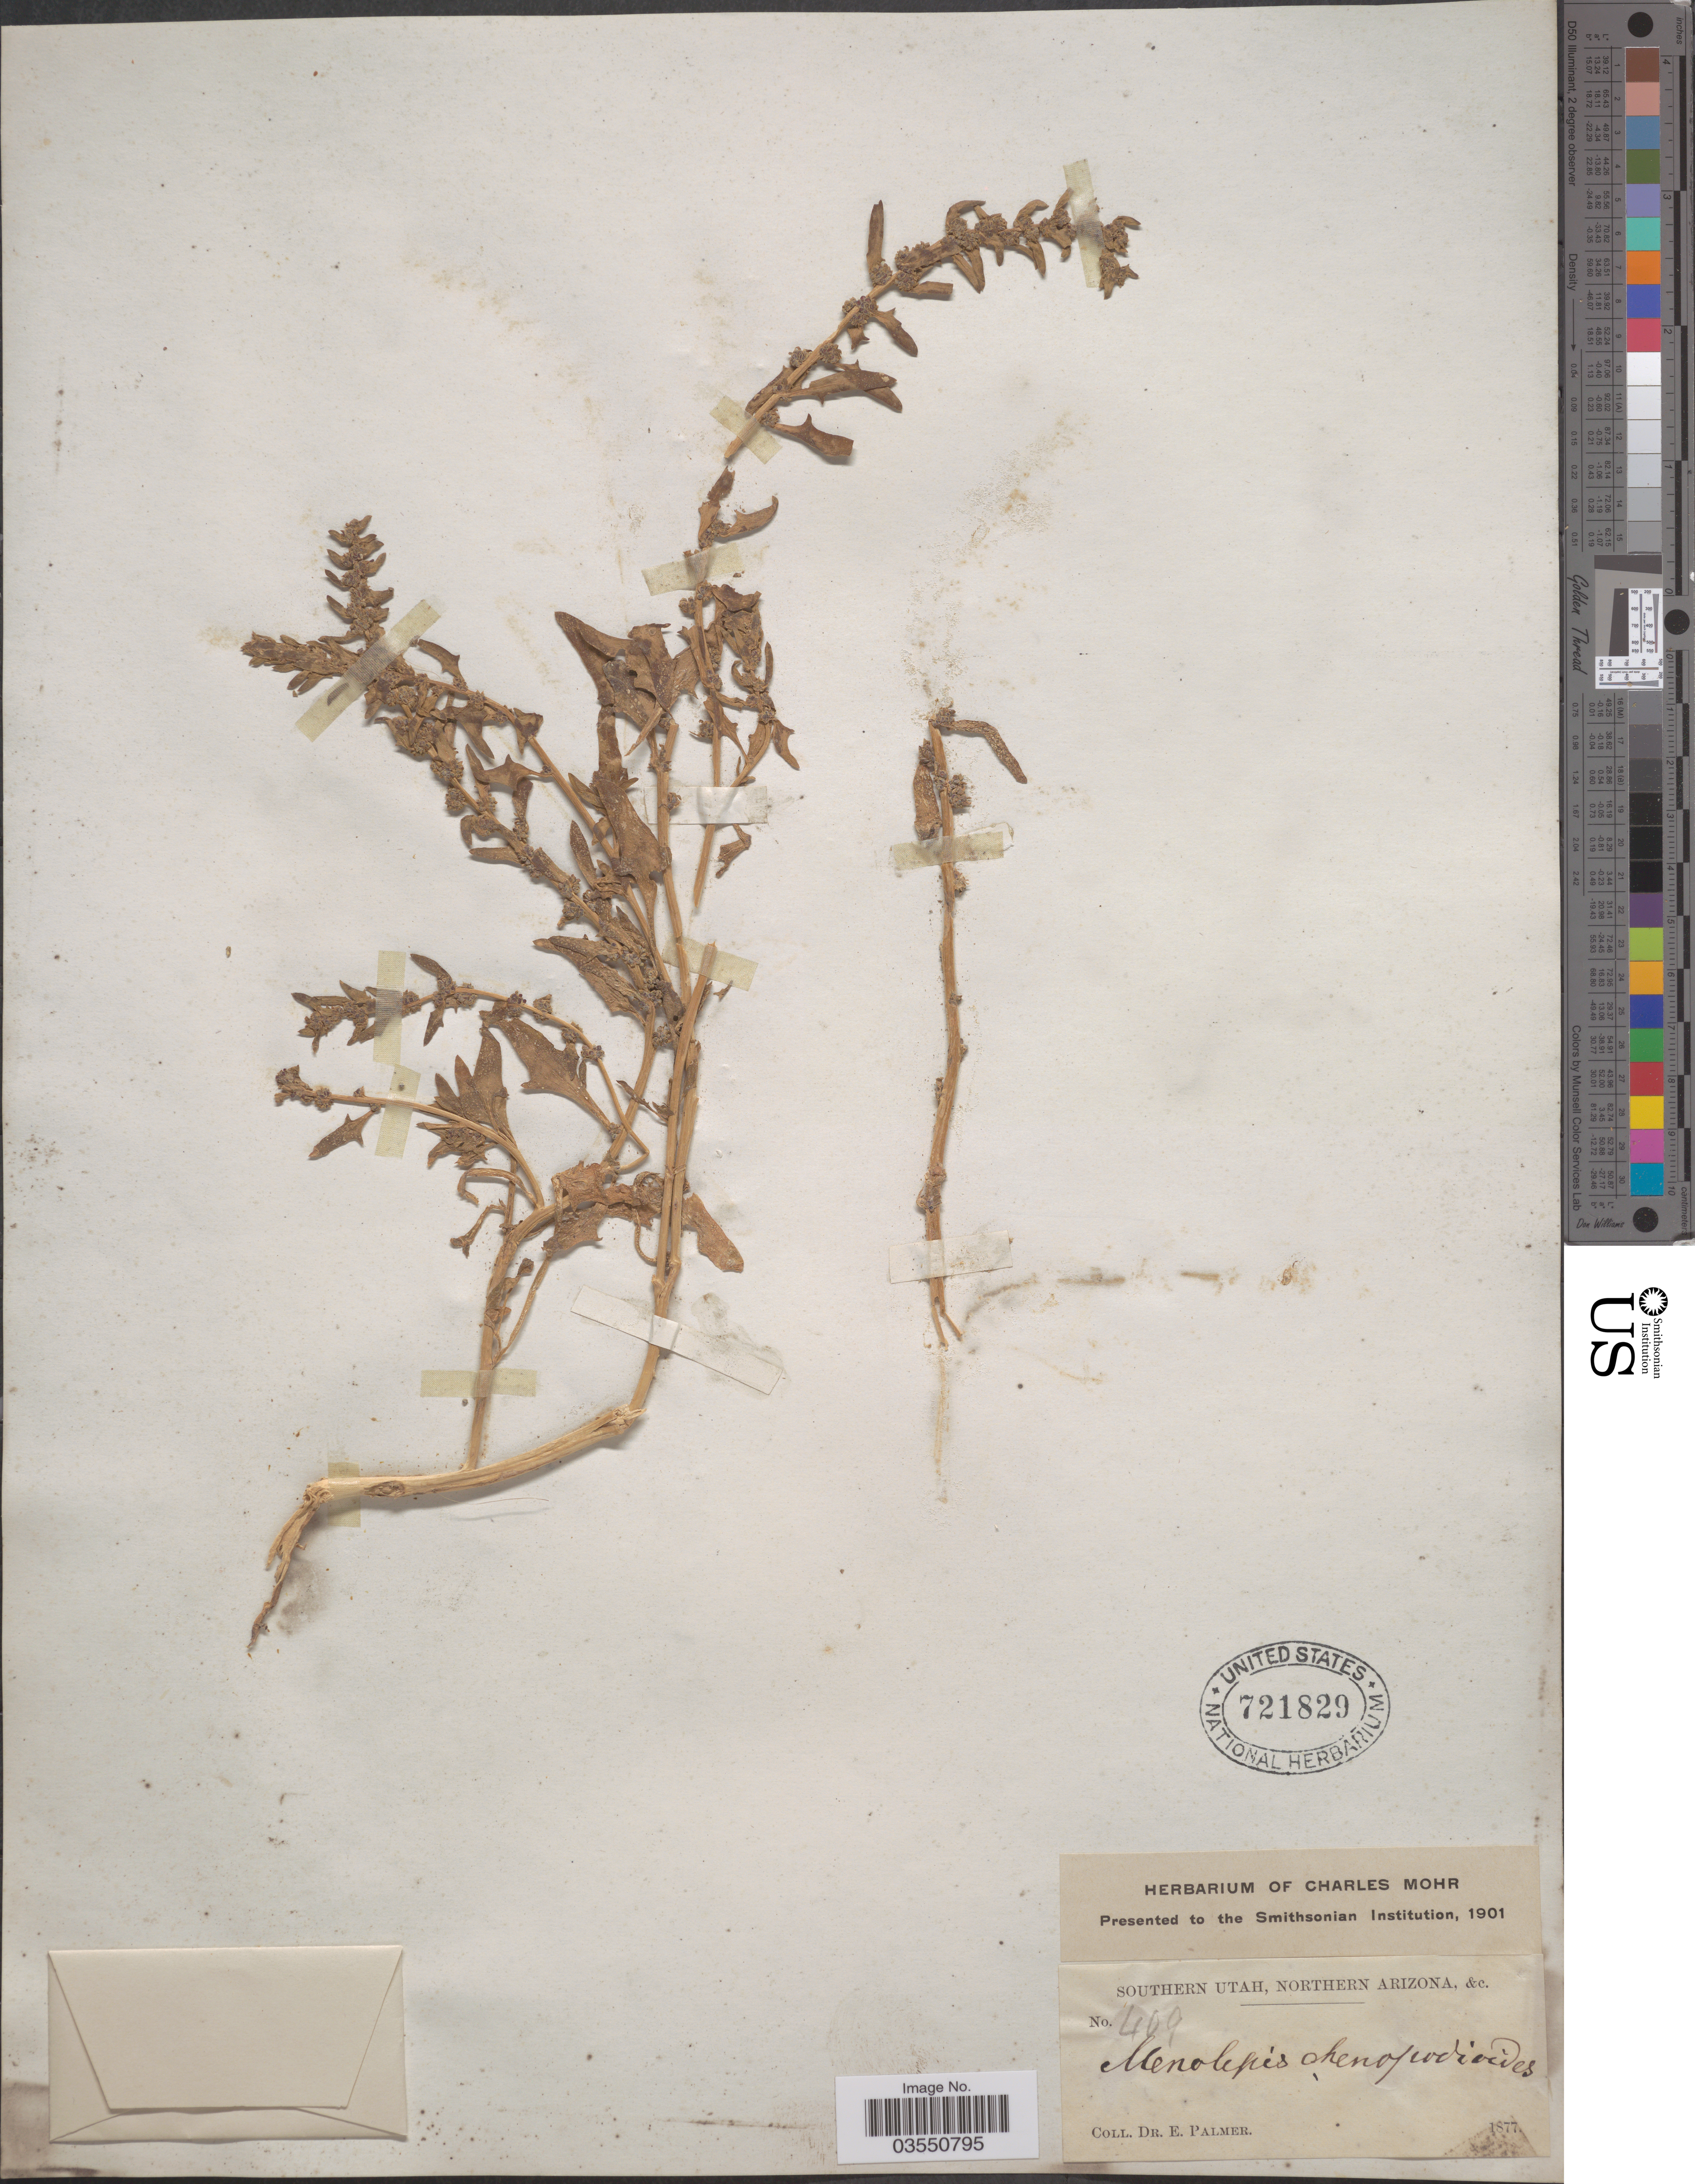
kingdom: Plantae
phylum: Tracheophyta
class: Magnoliopsida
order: Caryophyllales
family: Amaranthaceae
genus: Blitum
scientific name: Blitum nuttallianum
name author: Schult.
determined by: U.S. National Herbarium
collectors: E. Palmer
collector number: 409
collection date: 1877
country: United States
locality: Southern Utah, Northern Arizona, &c.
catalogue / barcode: US 721829